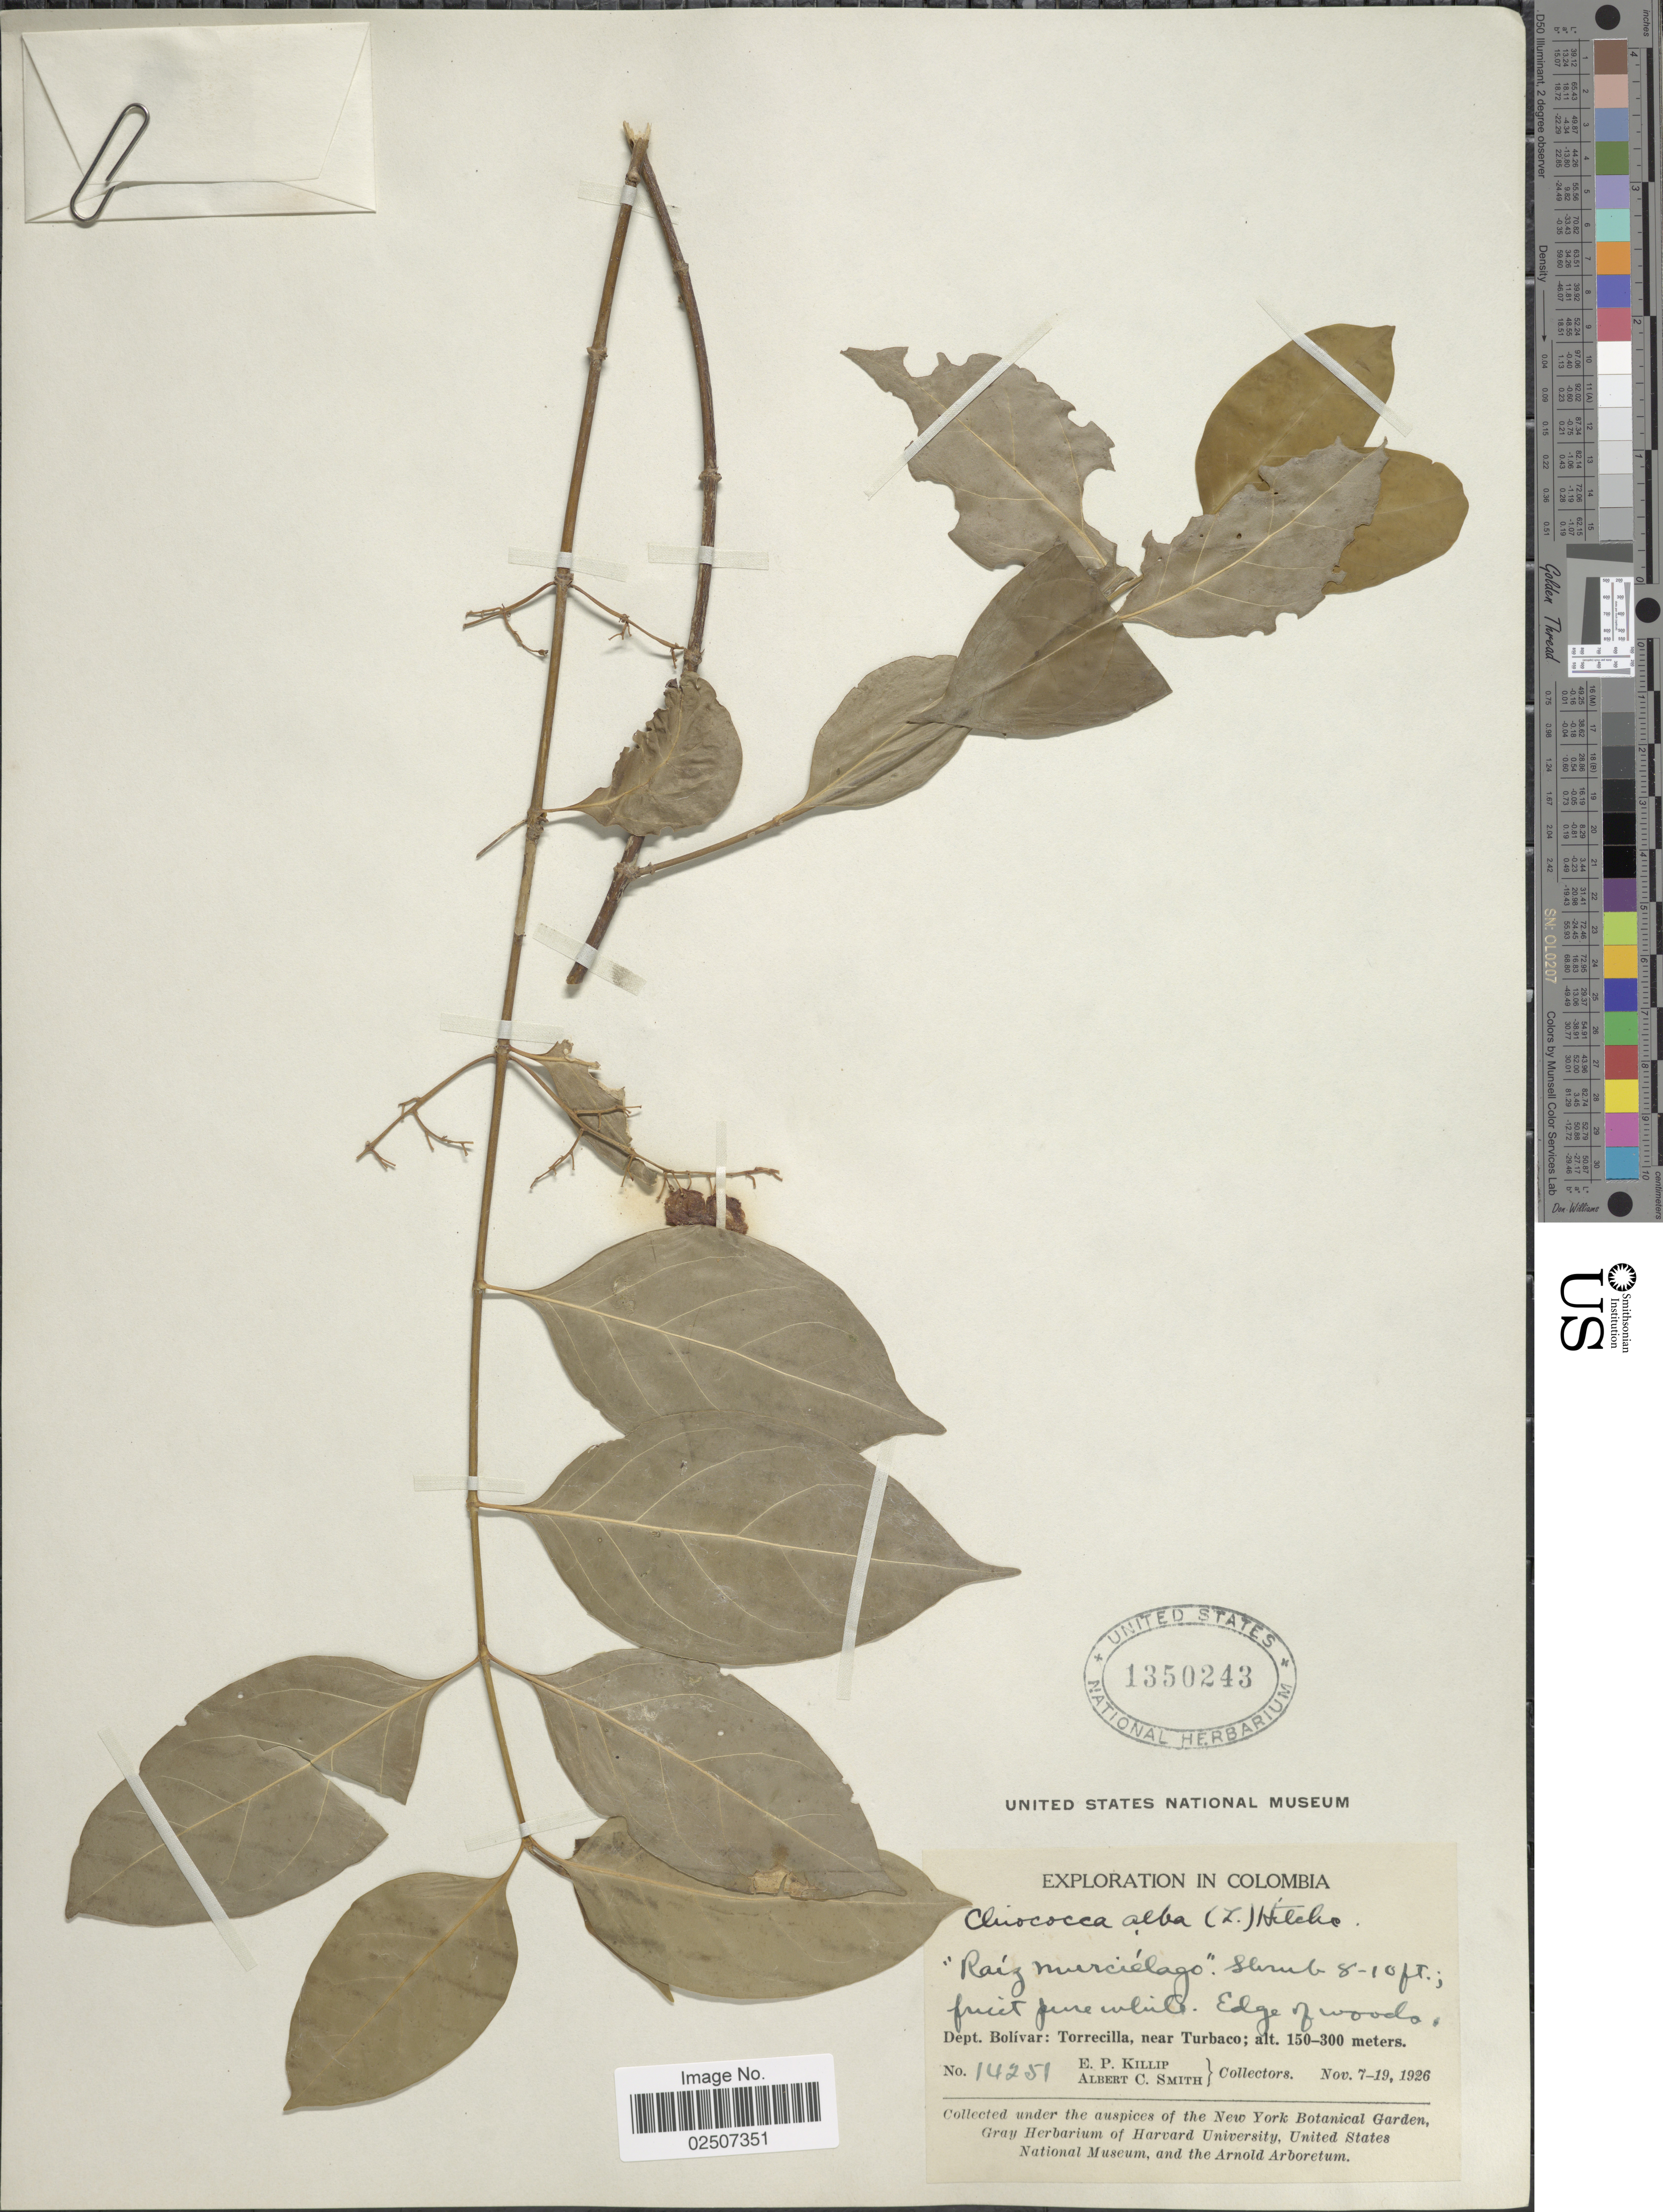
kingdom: Plantae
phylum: Tracheophyta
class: Magnoliopsida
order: Gentianales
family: Rubiaceae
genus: Chiococca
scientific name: Chiococca alba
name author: (L.) Hitchc.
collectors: E. P. Killip & A. C. Smith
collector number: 14251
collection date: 1926-11-07/1926-11-19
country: Colombia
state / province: Bolívar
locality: Dept. Bolivar: Torrecilla, near Turbaco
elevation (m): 150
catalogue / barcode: US 1350243